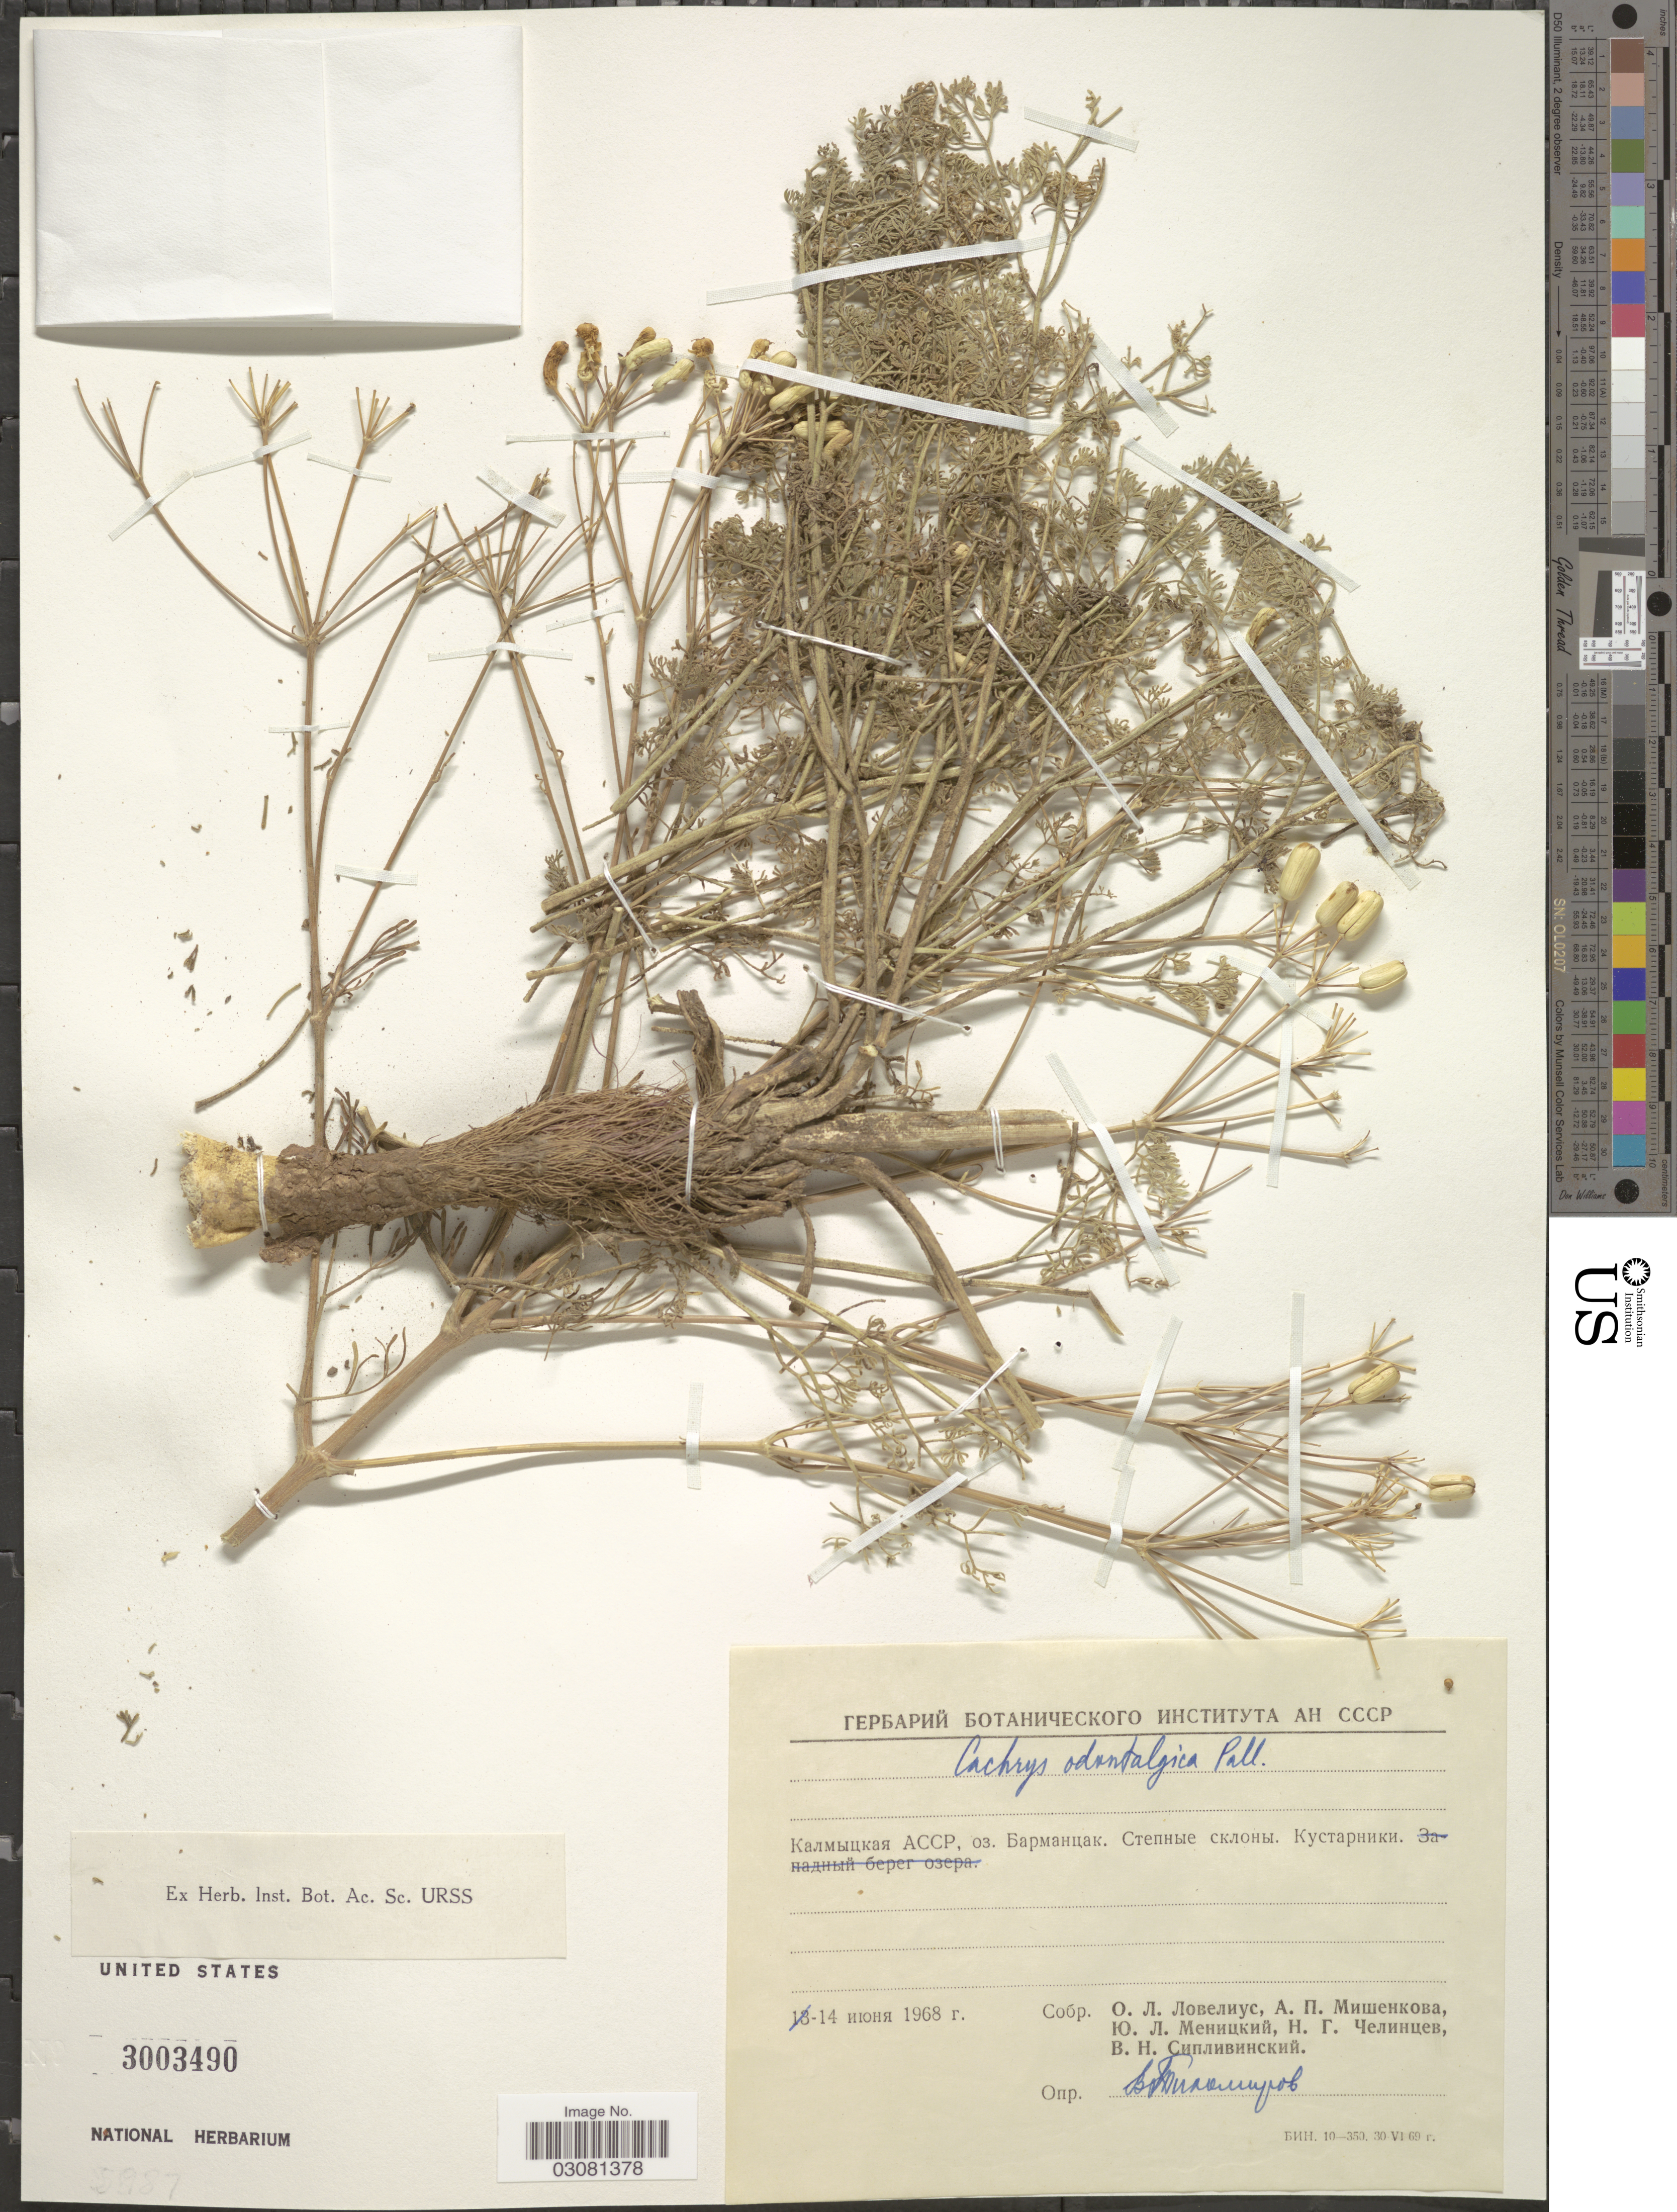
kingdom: Plantae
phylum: Tracheophyta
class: Magnoliopsida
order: Apiales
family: Apiaceae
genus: Cachrys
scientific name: Cachrys odontalgica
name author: Pall.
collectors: O. Lovelius, A. Mishenkova, J. Menitsky, N. Chelintsev & V. Siplivinskiy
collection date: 1968-01-14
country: Russian Federation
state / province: Kalmykiya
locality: Lake Barmantsak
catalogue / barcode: US 3003490